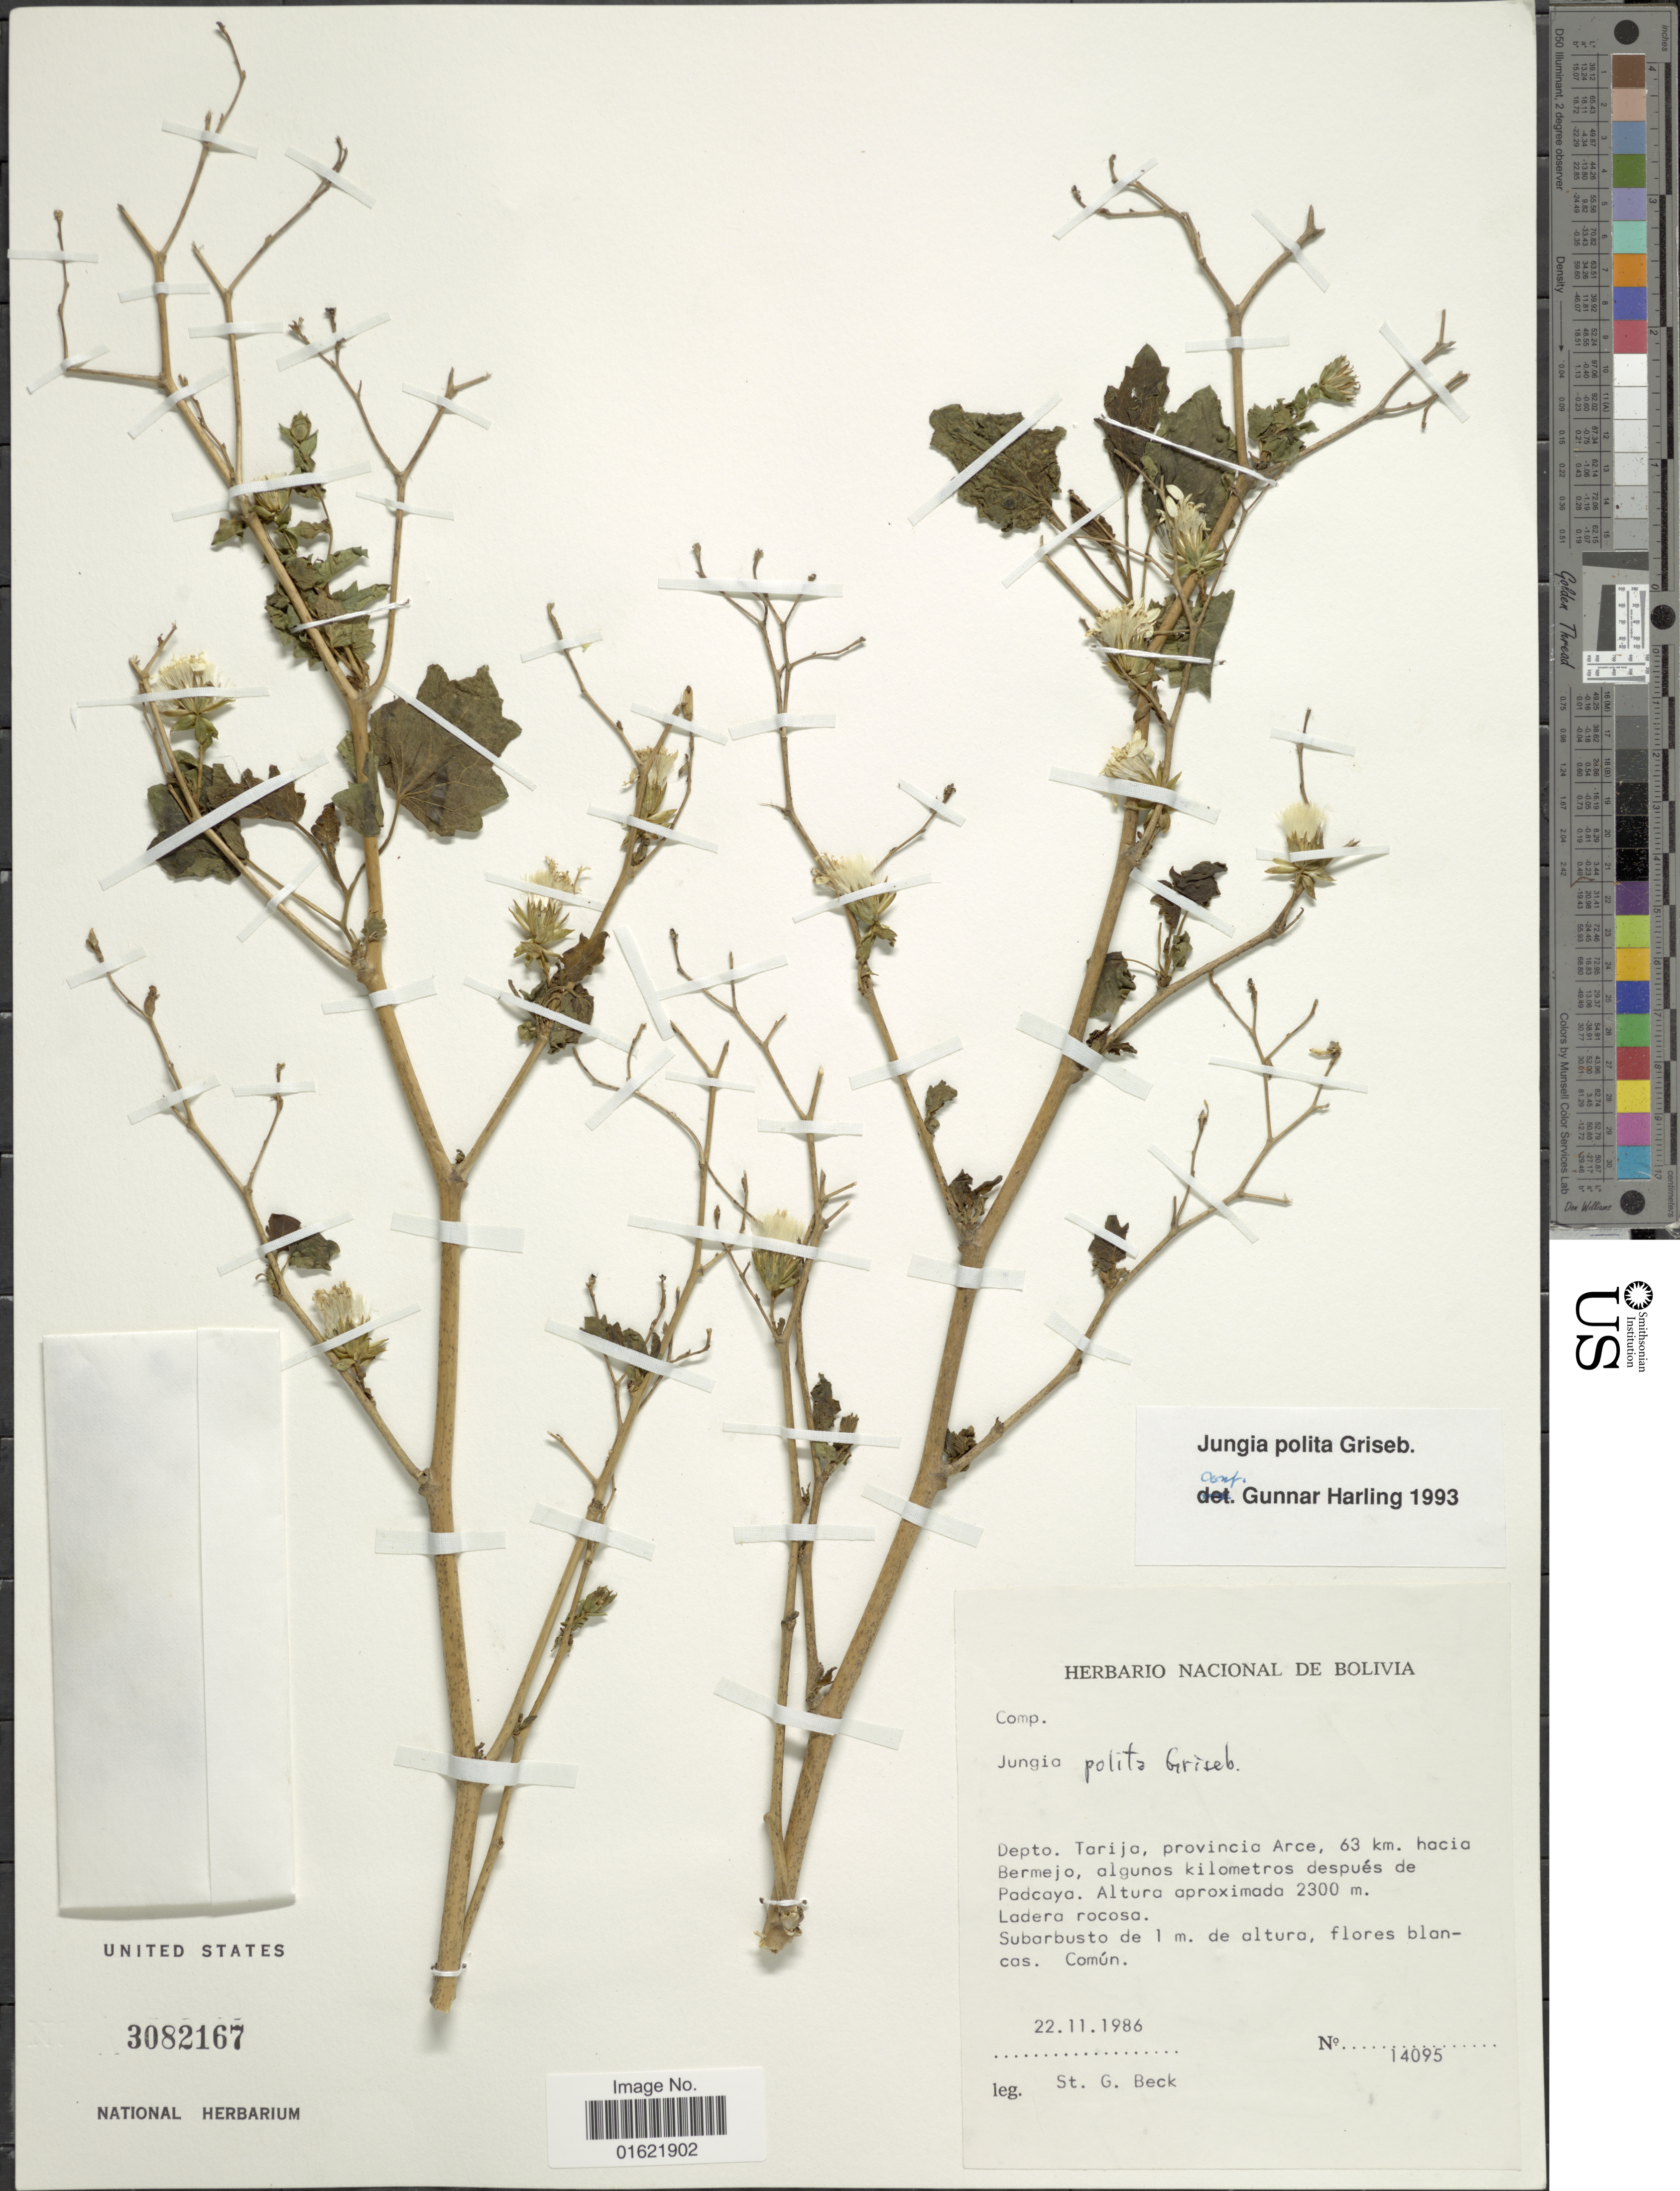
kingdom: Plantae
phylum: Tracheophyta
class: Magnoliopsida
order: Asterales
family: Asteraceae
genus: Jungia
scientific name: Jungia polita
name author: Griseb.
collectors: S. G. Beck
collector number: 14095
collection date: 1986-11-22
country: Bolivia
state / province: Tarija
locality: Depto. Tarija. Province Arce, 63 km hacia Bermejo, algunos kilometros despues de Padcaya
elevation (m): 2300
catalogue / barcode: US 3082167